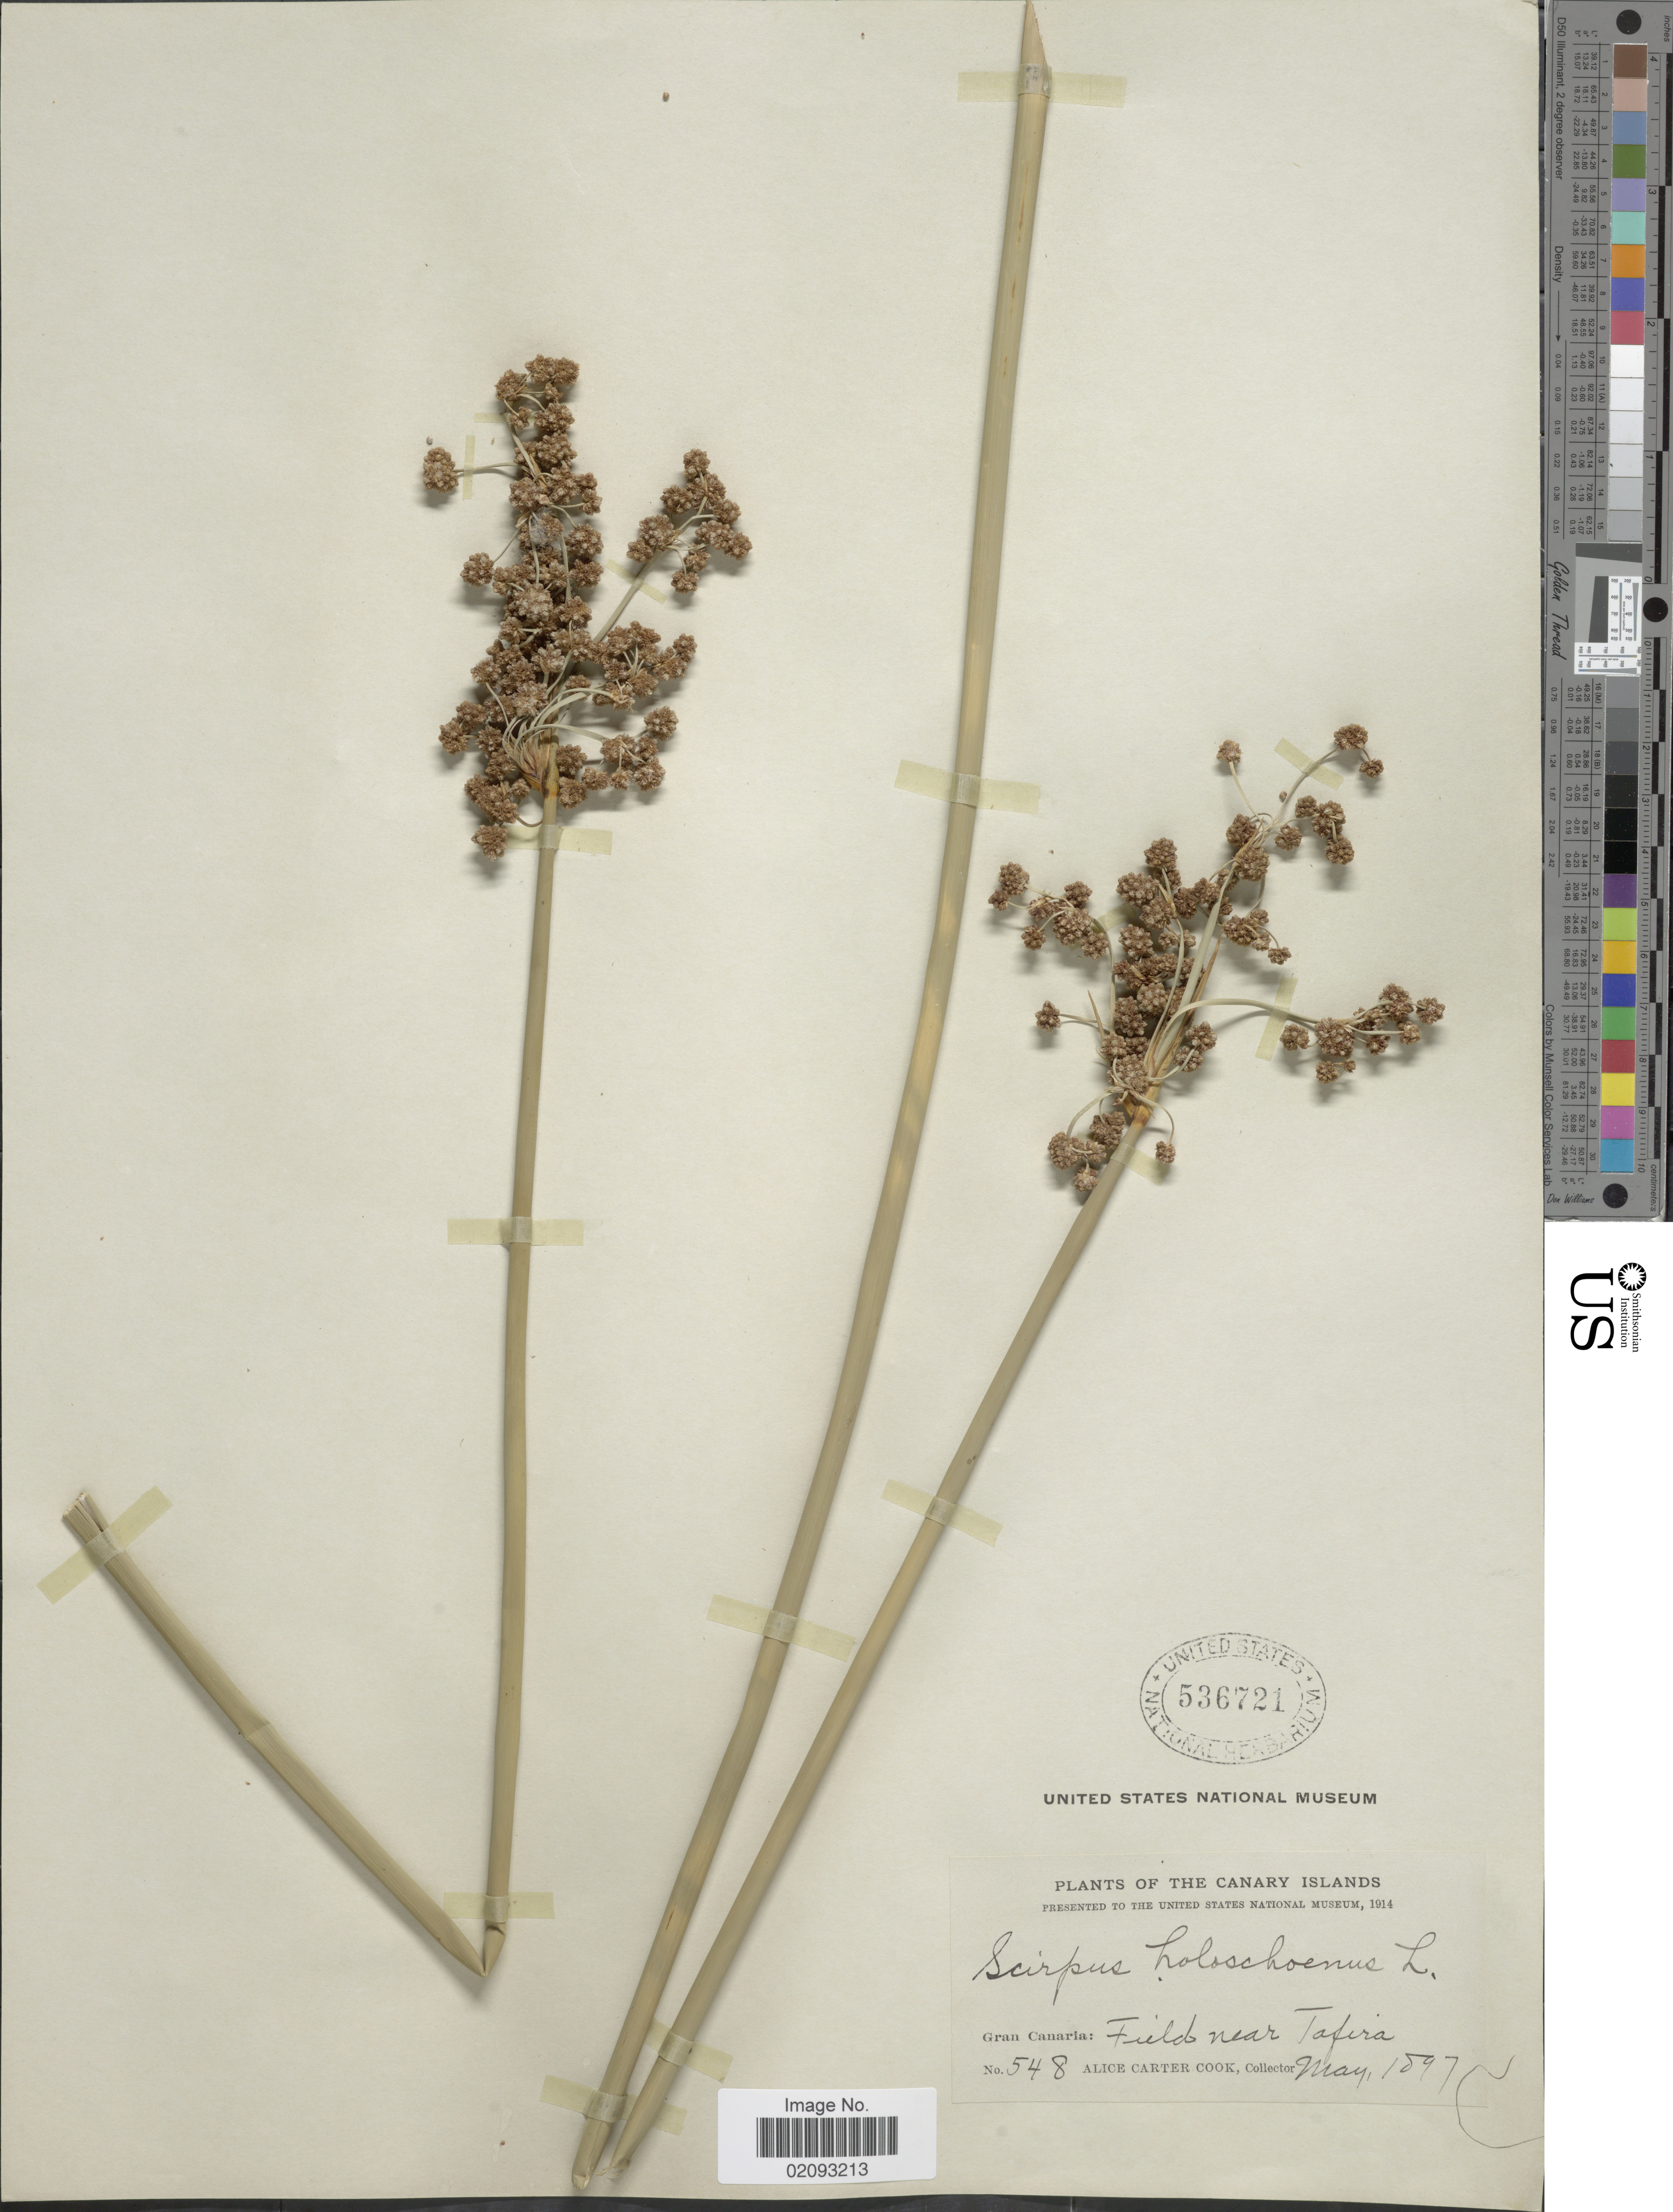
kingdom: Plantae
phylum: Tracheophyta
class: Liliopsida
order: Poales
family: Cyperaceae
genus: Scirpoides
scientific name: Scirpoides globifera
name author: (L. f.) Soják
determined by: Strong, M. T., (US), Smithsonian Institution - National Museum of Natural History (UNITED STATES)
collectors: Alice C. Cook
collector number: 548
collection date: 1897-05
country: Spain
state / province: Canarias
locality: Canary Islands: Gran Canaria: near Tafira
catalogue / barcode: US 536721